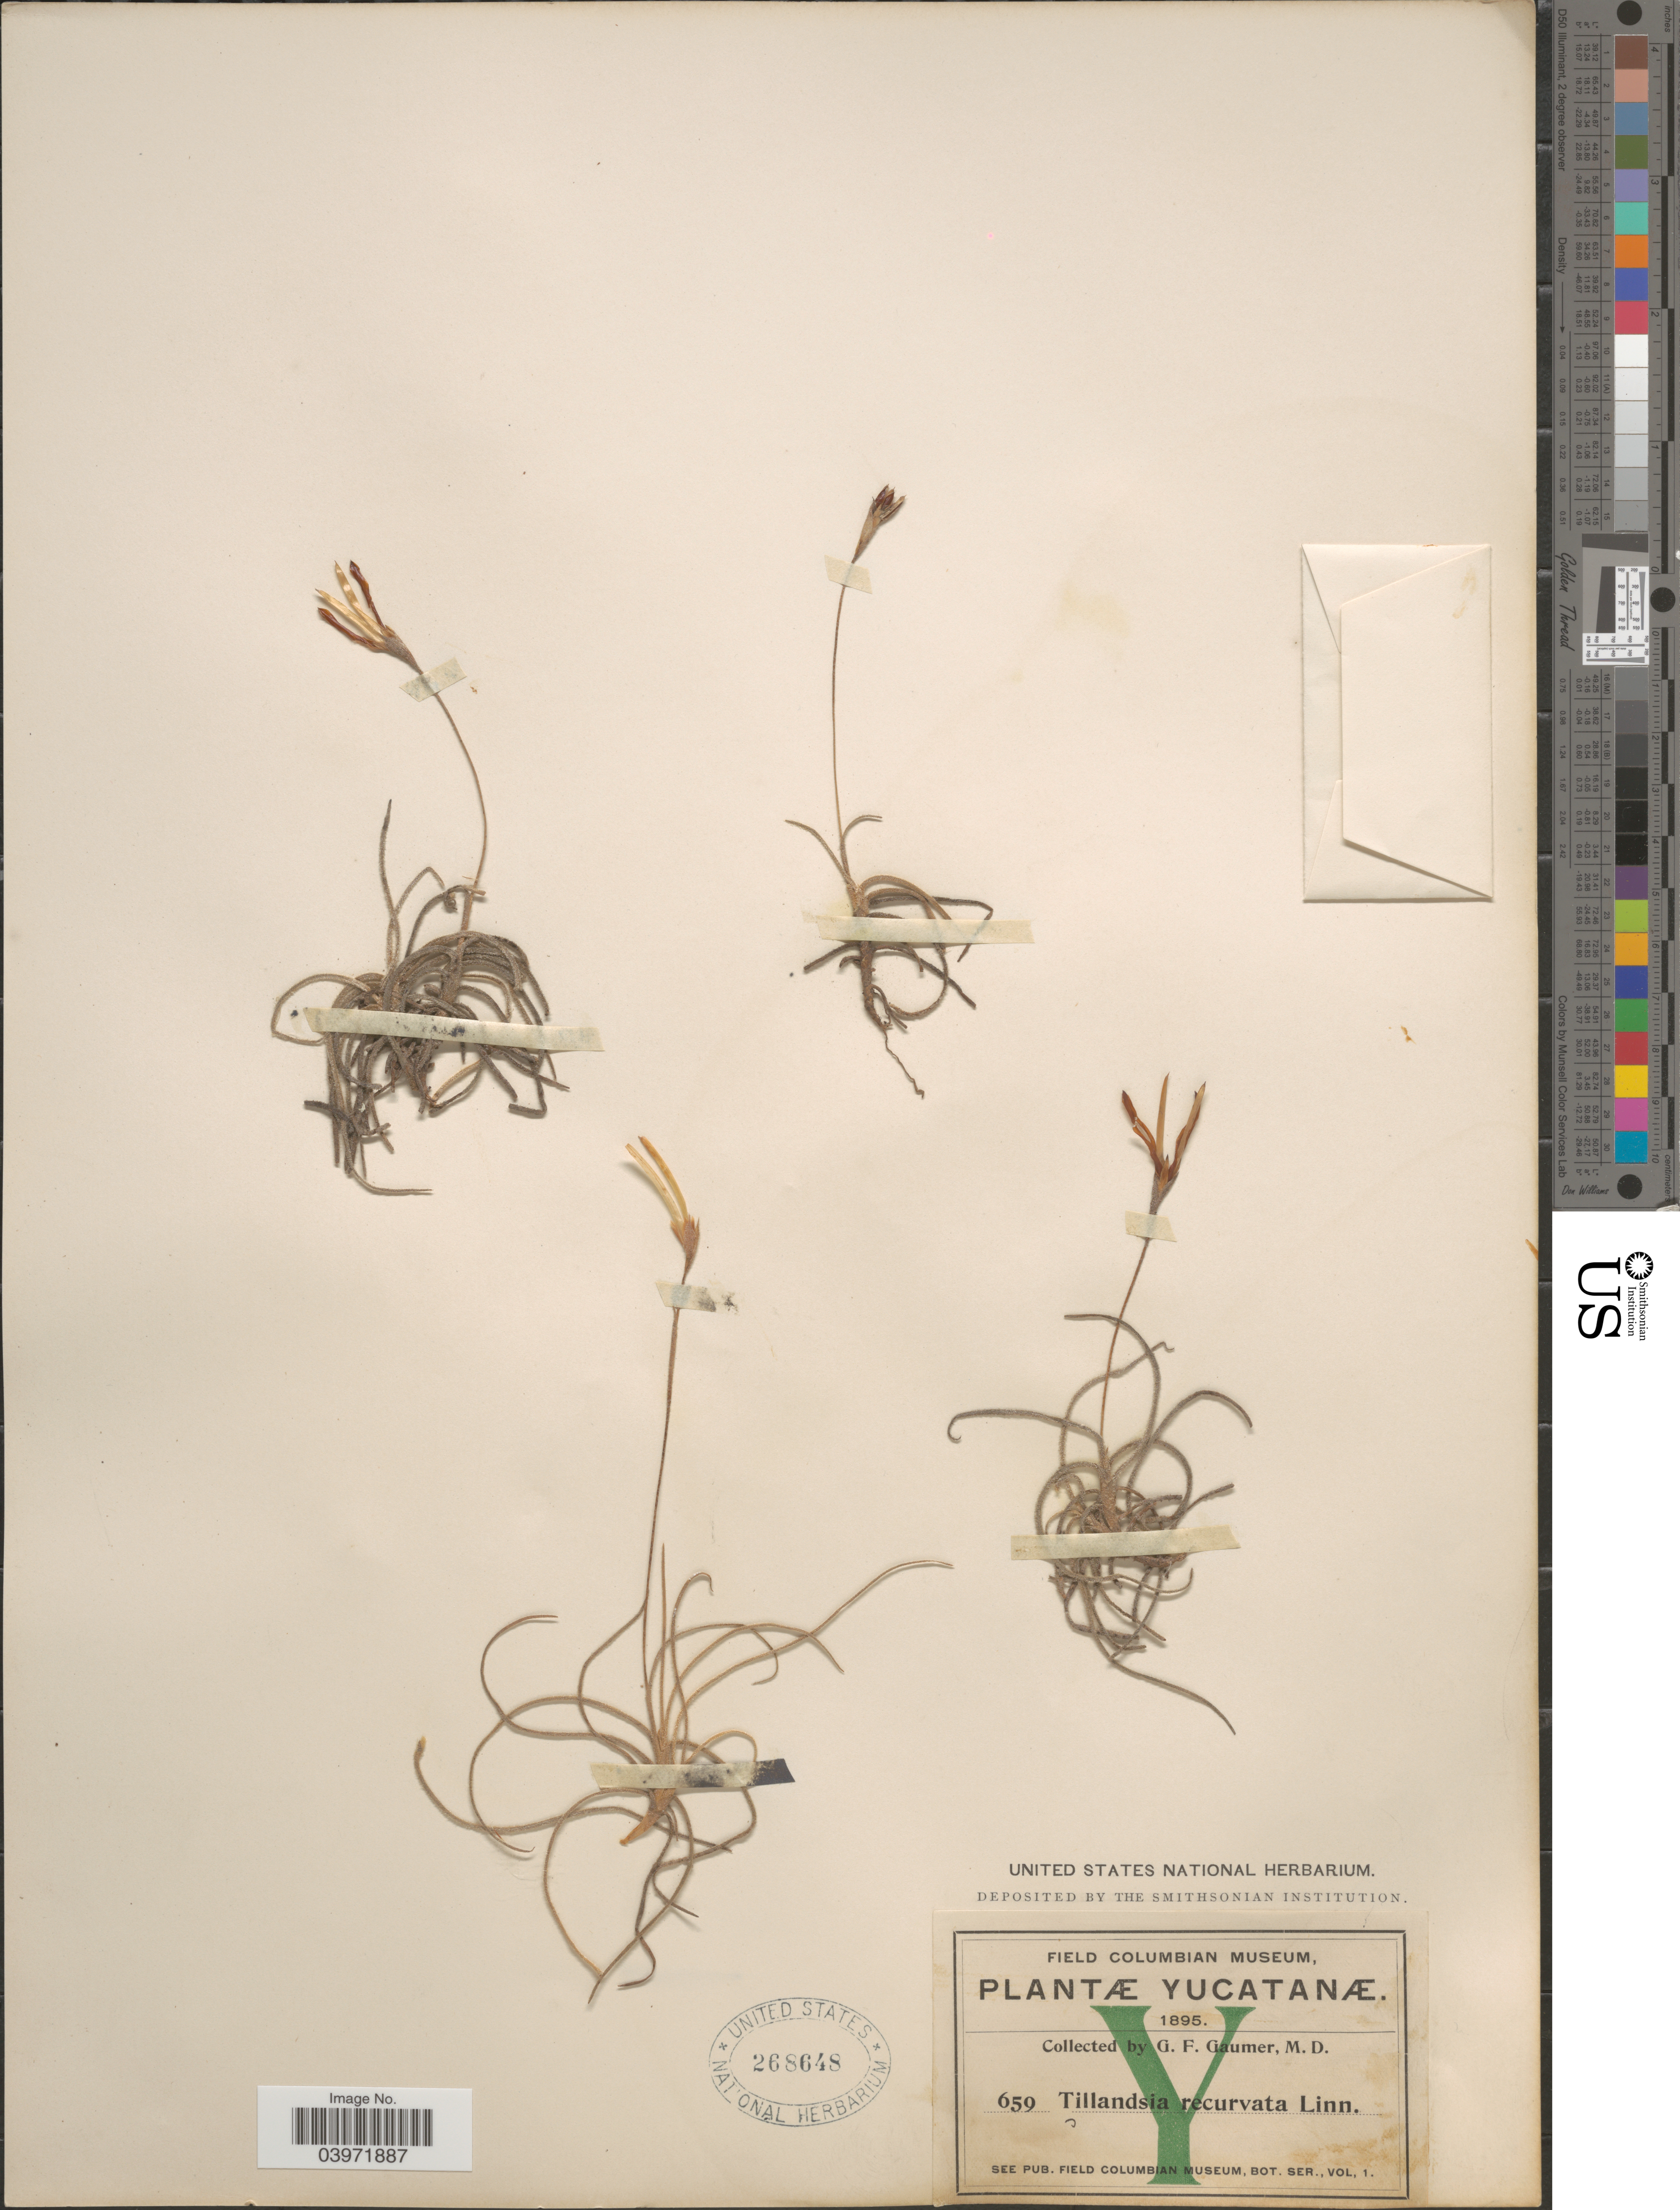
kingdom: Plantae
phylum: Tracheophyta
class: Liliopsida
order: Poales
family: Bromeliaceae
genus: Tillandsia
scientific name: Tillandsia recurvata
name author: L.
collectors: G. F. Gaumer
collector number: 659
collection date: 1895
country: Mexico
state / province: Yucatán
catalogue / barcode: US 268648